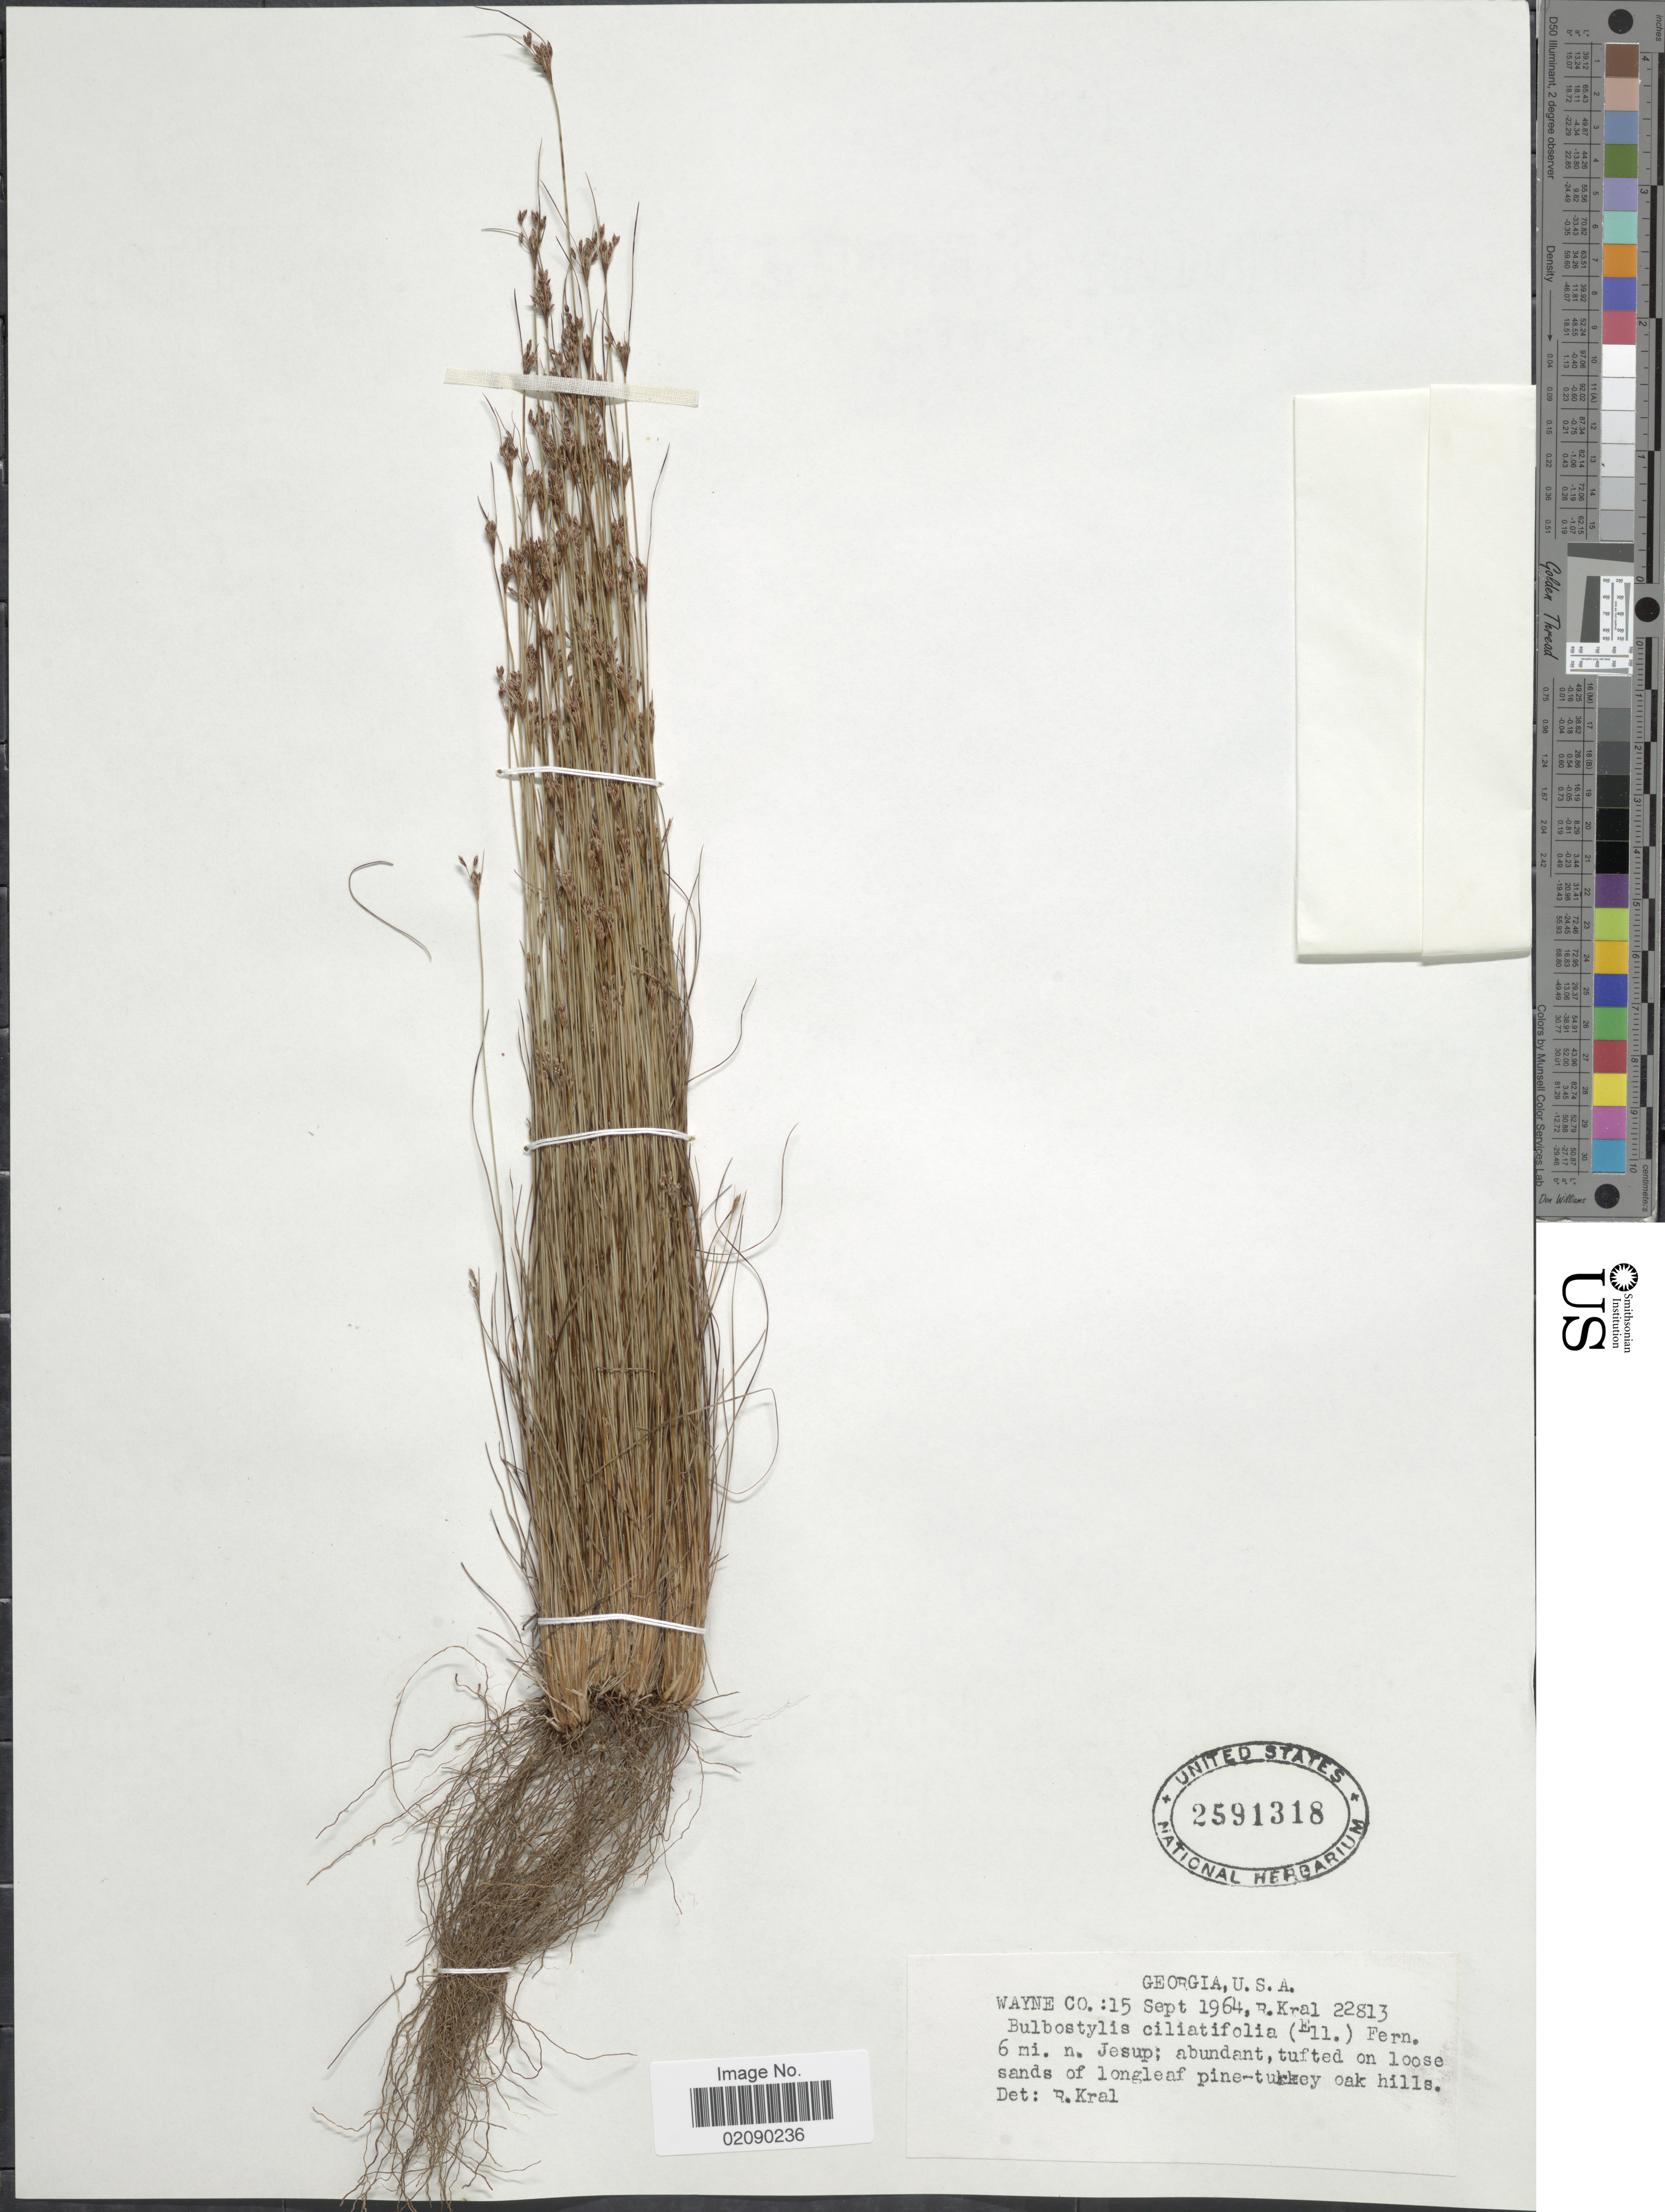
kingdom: Plantae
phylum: Tracheophyta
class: Liliopsida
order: Poales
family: Cyperaceae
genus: Bulbostylis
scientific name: Bulbostylis ciliatifolia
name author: (Elliott) Fernald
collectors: R. Kral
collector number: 22813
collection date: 1964-09-15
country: United States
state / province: Georgia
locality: Wayne Co. 6 mi. n. Jesup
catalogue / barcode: US 2591318